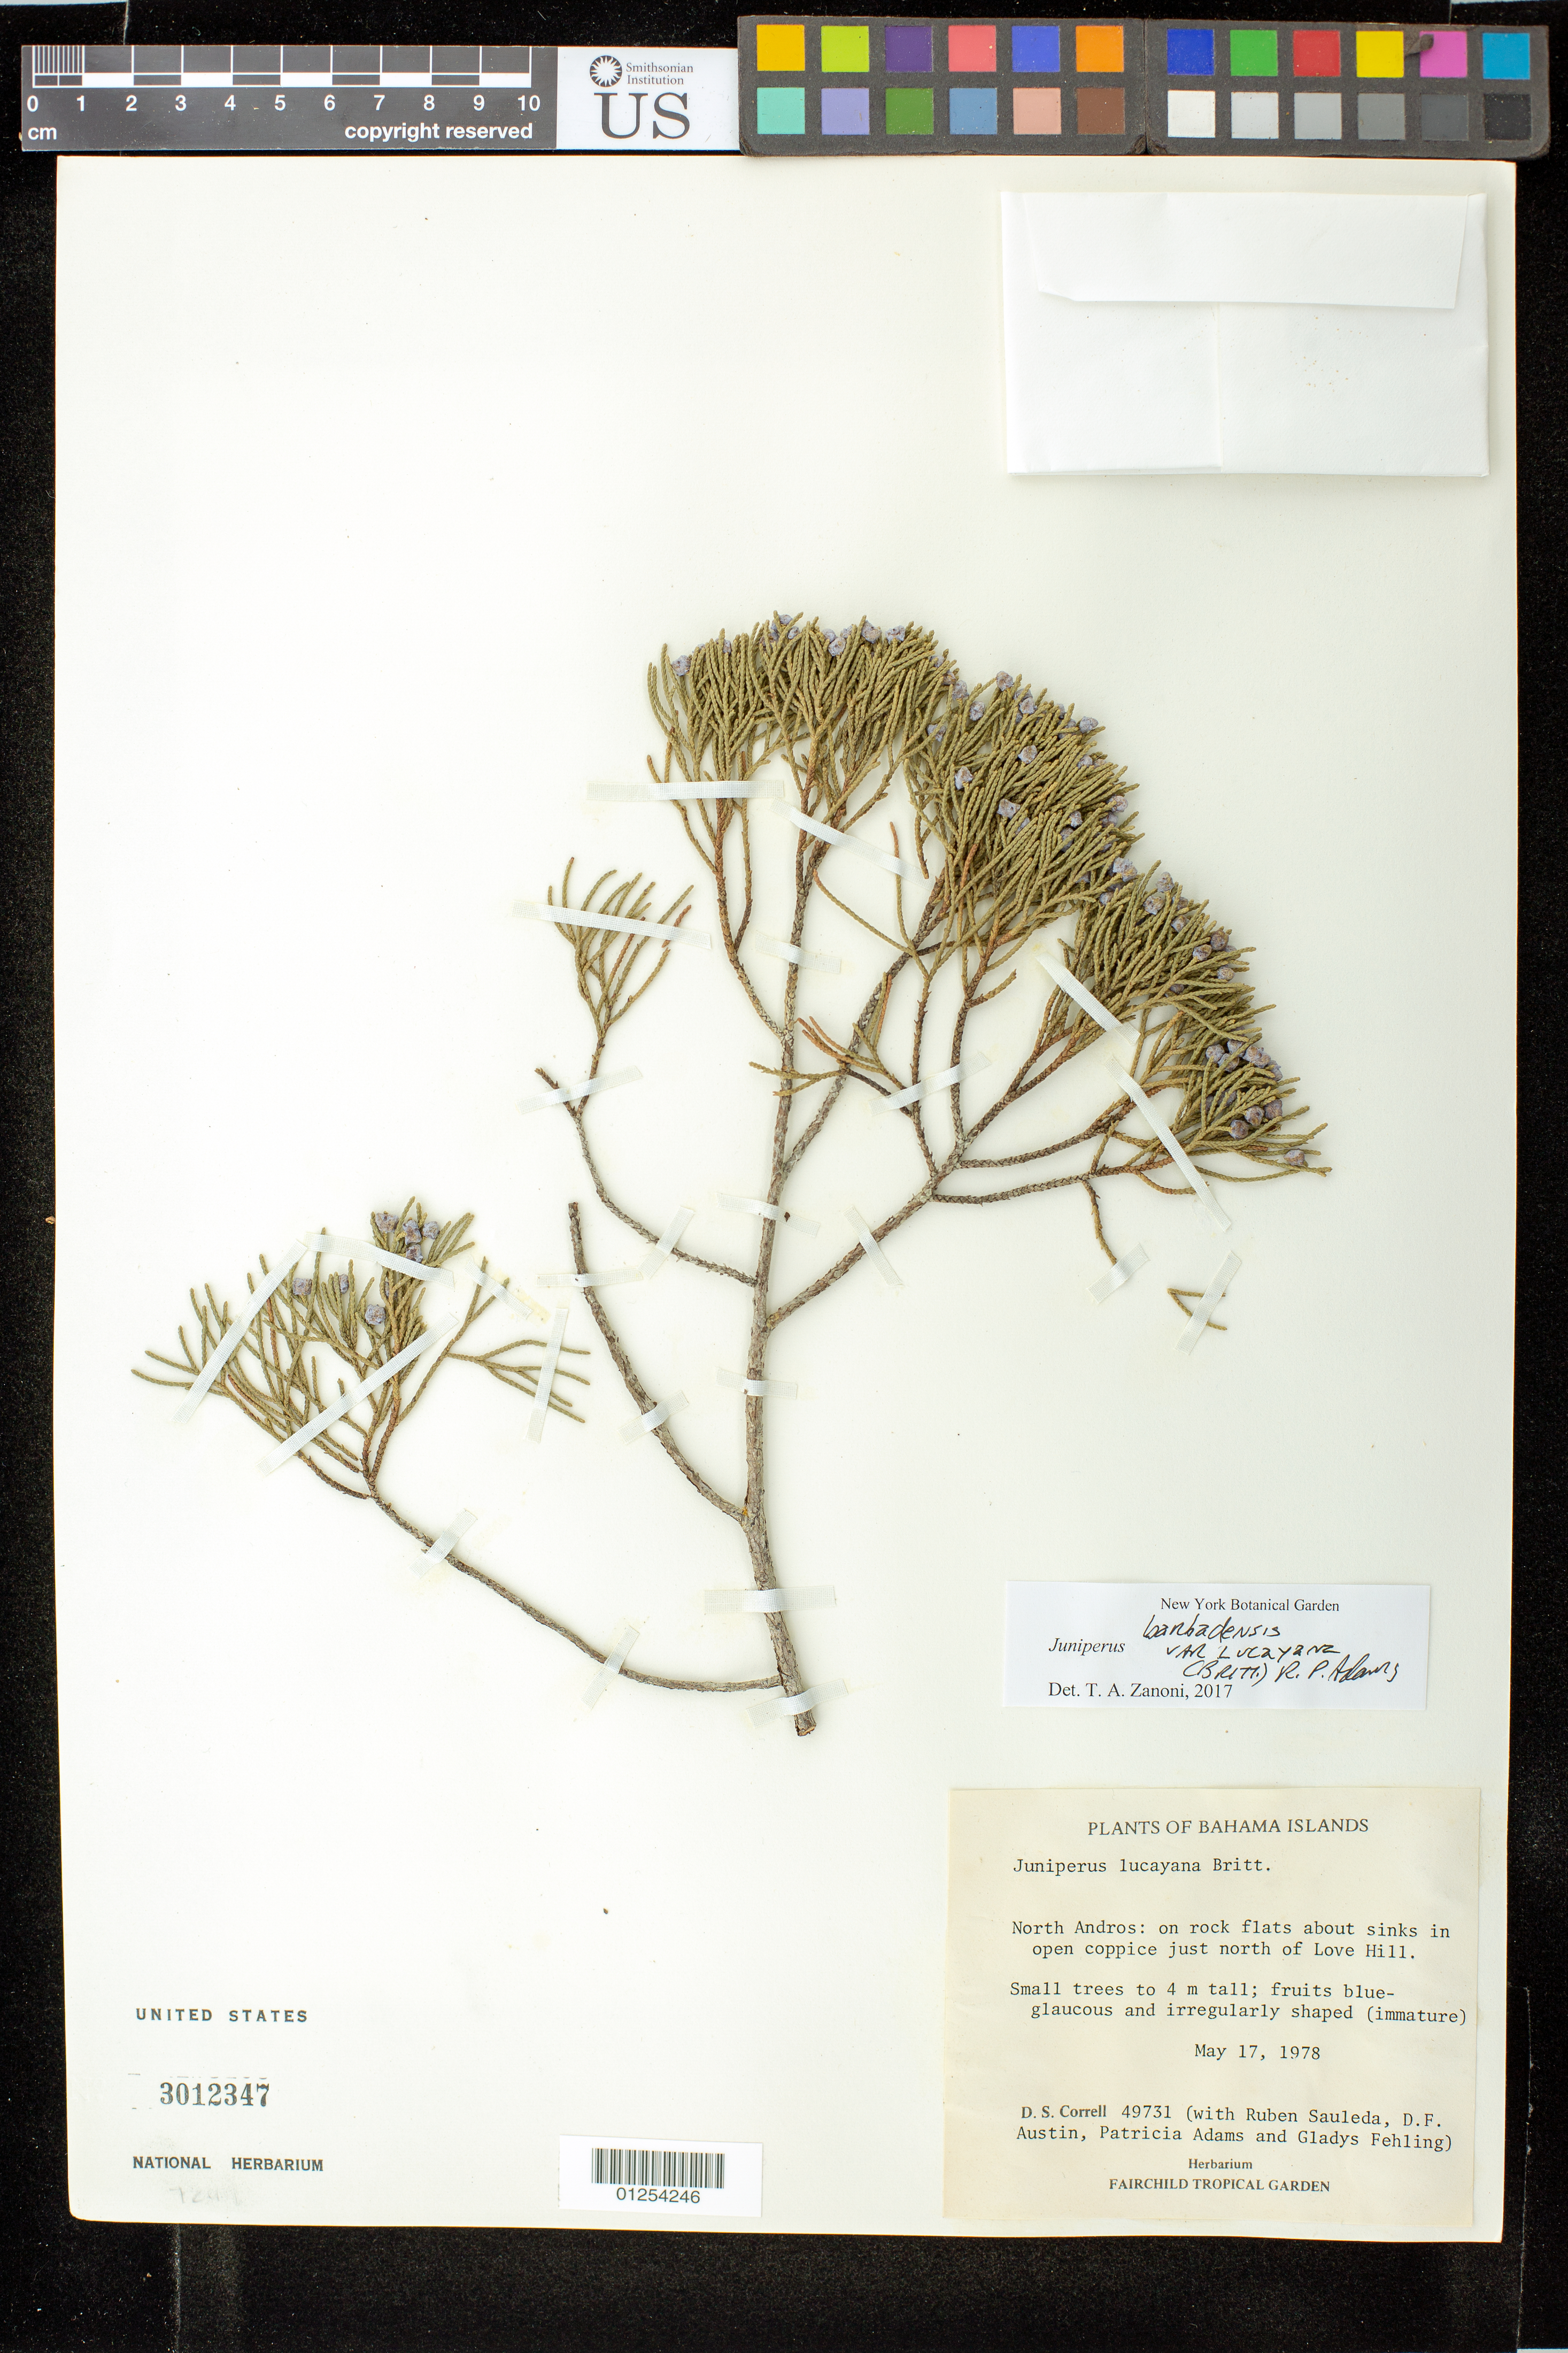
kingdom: Plantae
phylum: Tracheophyta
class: Pinopsida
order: Pinales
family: Cupressaceae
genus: Juniperus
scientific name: Juniperus barbadensis var. lucayana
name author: (Britton) R.P. Adams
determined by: Zanoni, T. A., (NY), New York Botanical Garden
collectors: D. S. Correll, R. Sauleda, D. Austin, P. H. Adams & G. Fehling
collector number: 49731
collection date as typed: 17 May 1978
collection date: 1978-05-17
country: Bahamas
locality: North Andros: on rock flats about sinks in open coppice just north of Love Hill.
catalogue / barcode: US 3012347